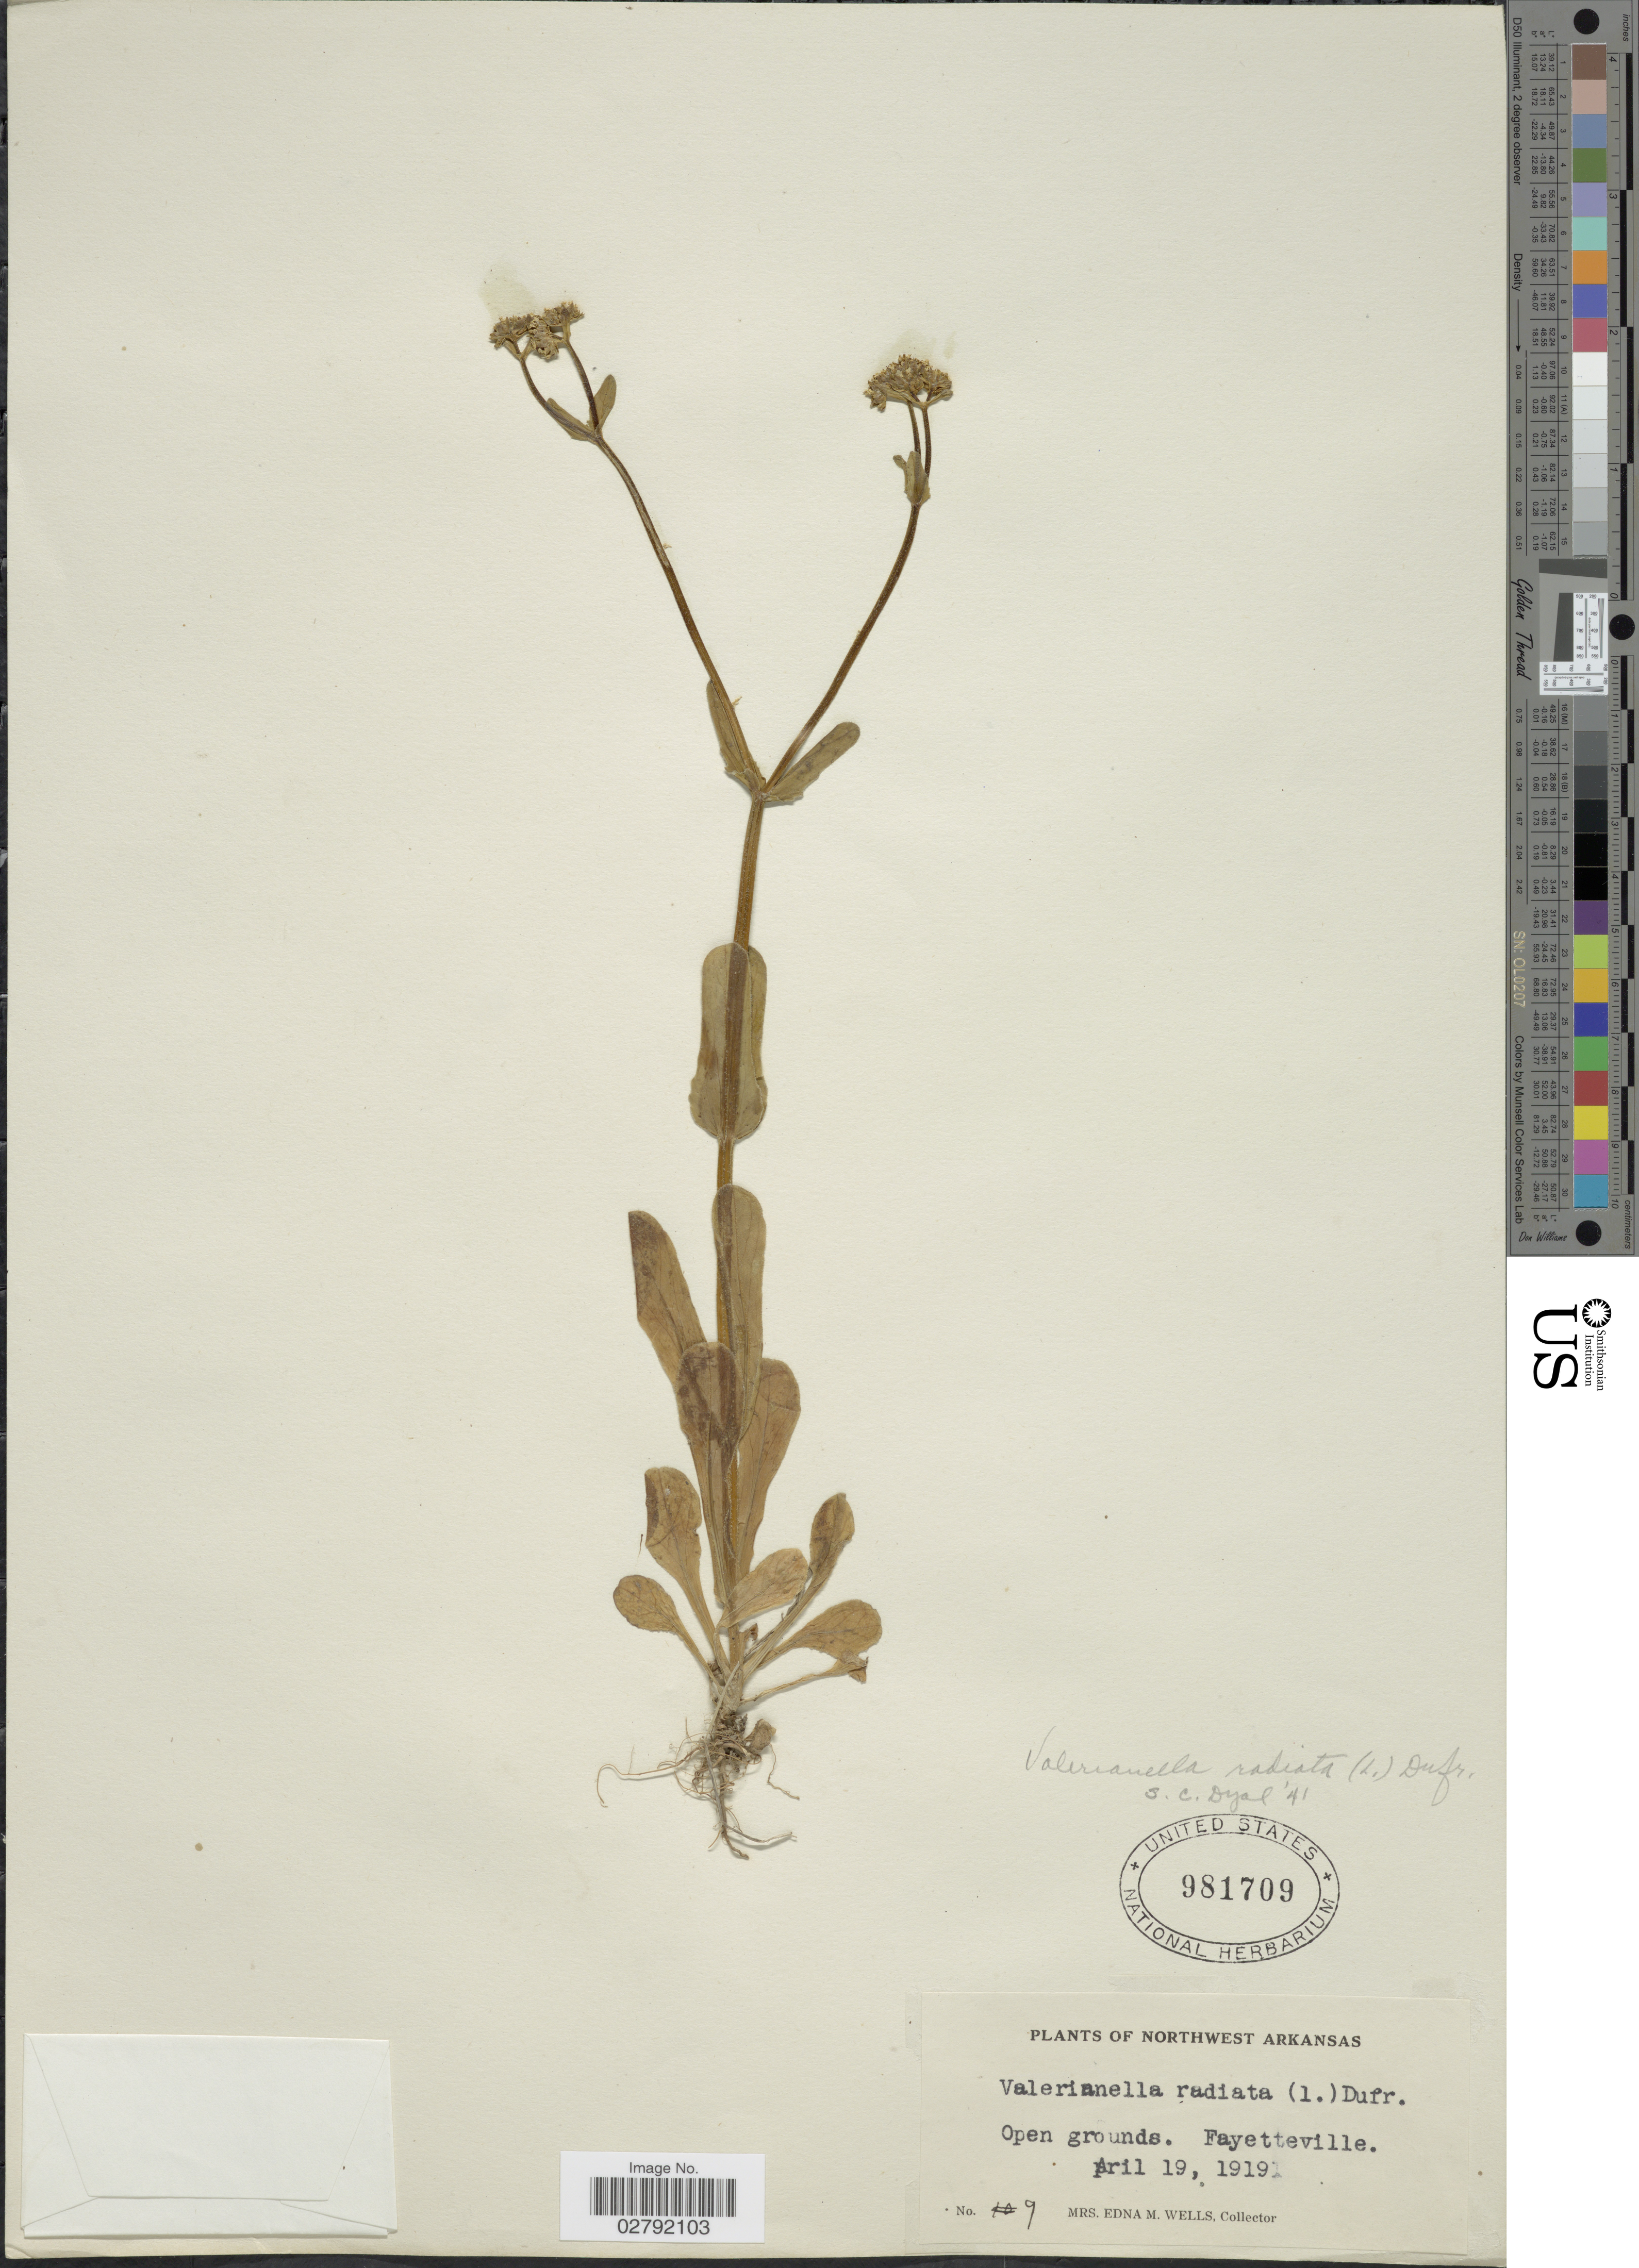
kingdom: Plantae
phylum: Tracheophyta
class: Magnoliopsida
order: Dipsacales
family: Caprifoliaceae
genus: Valerianella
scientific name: Valerianella radiata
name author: (L.) Dufr.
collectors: E. M. Wells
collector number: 9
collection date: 1919-04-19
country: United States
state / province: Arkansas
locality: Northwest Arkansas. Fayetteville.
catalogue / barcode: US 981709